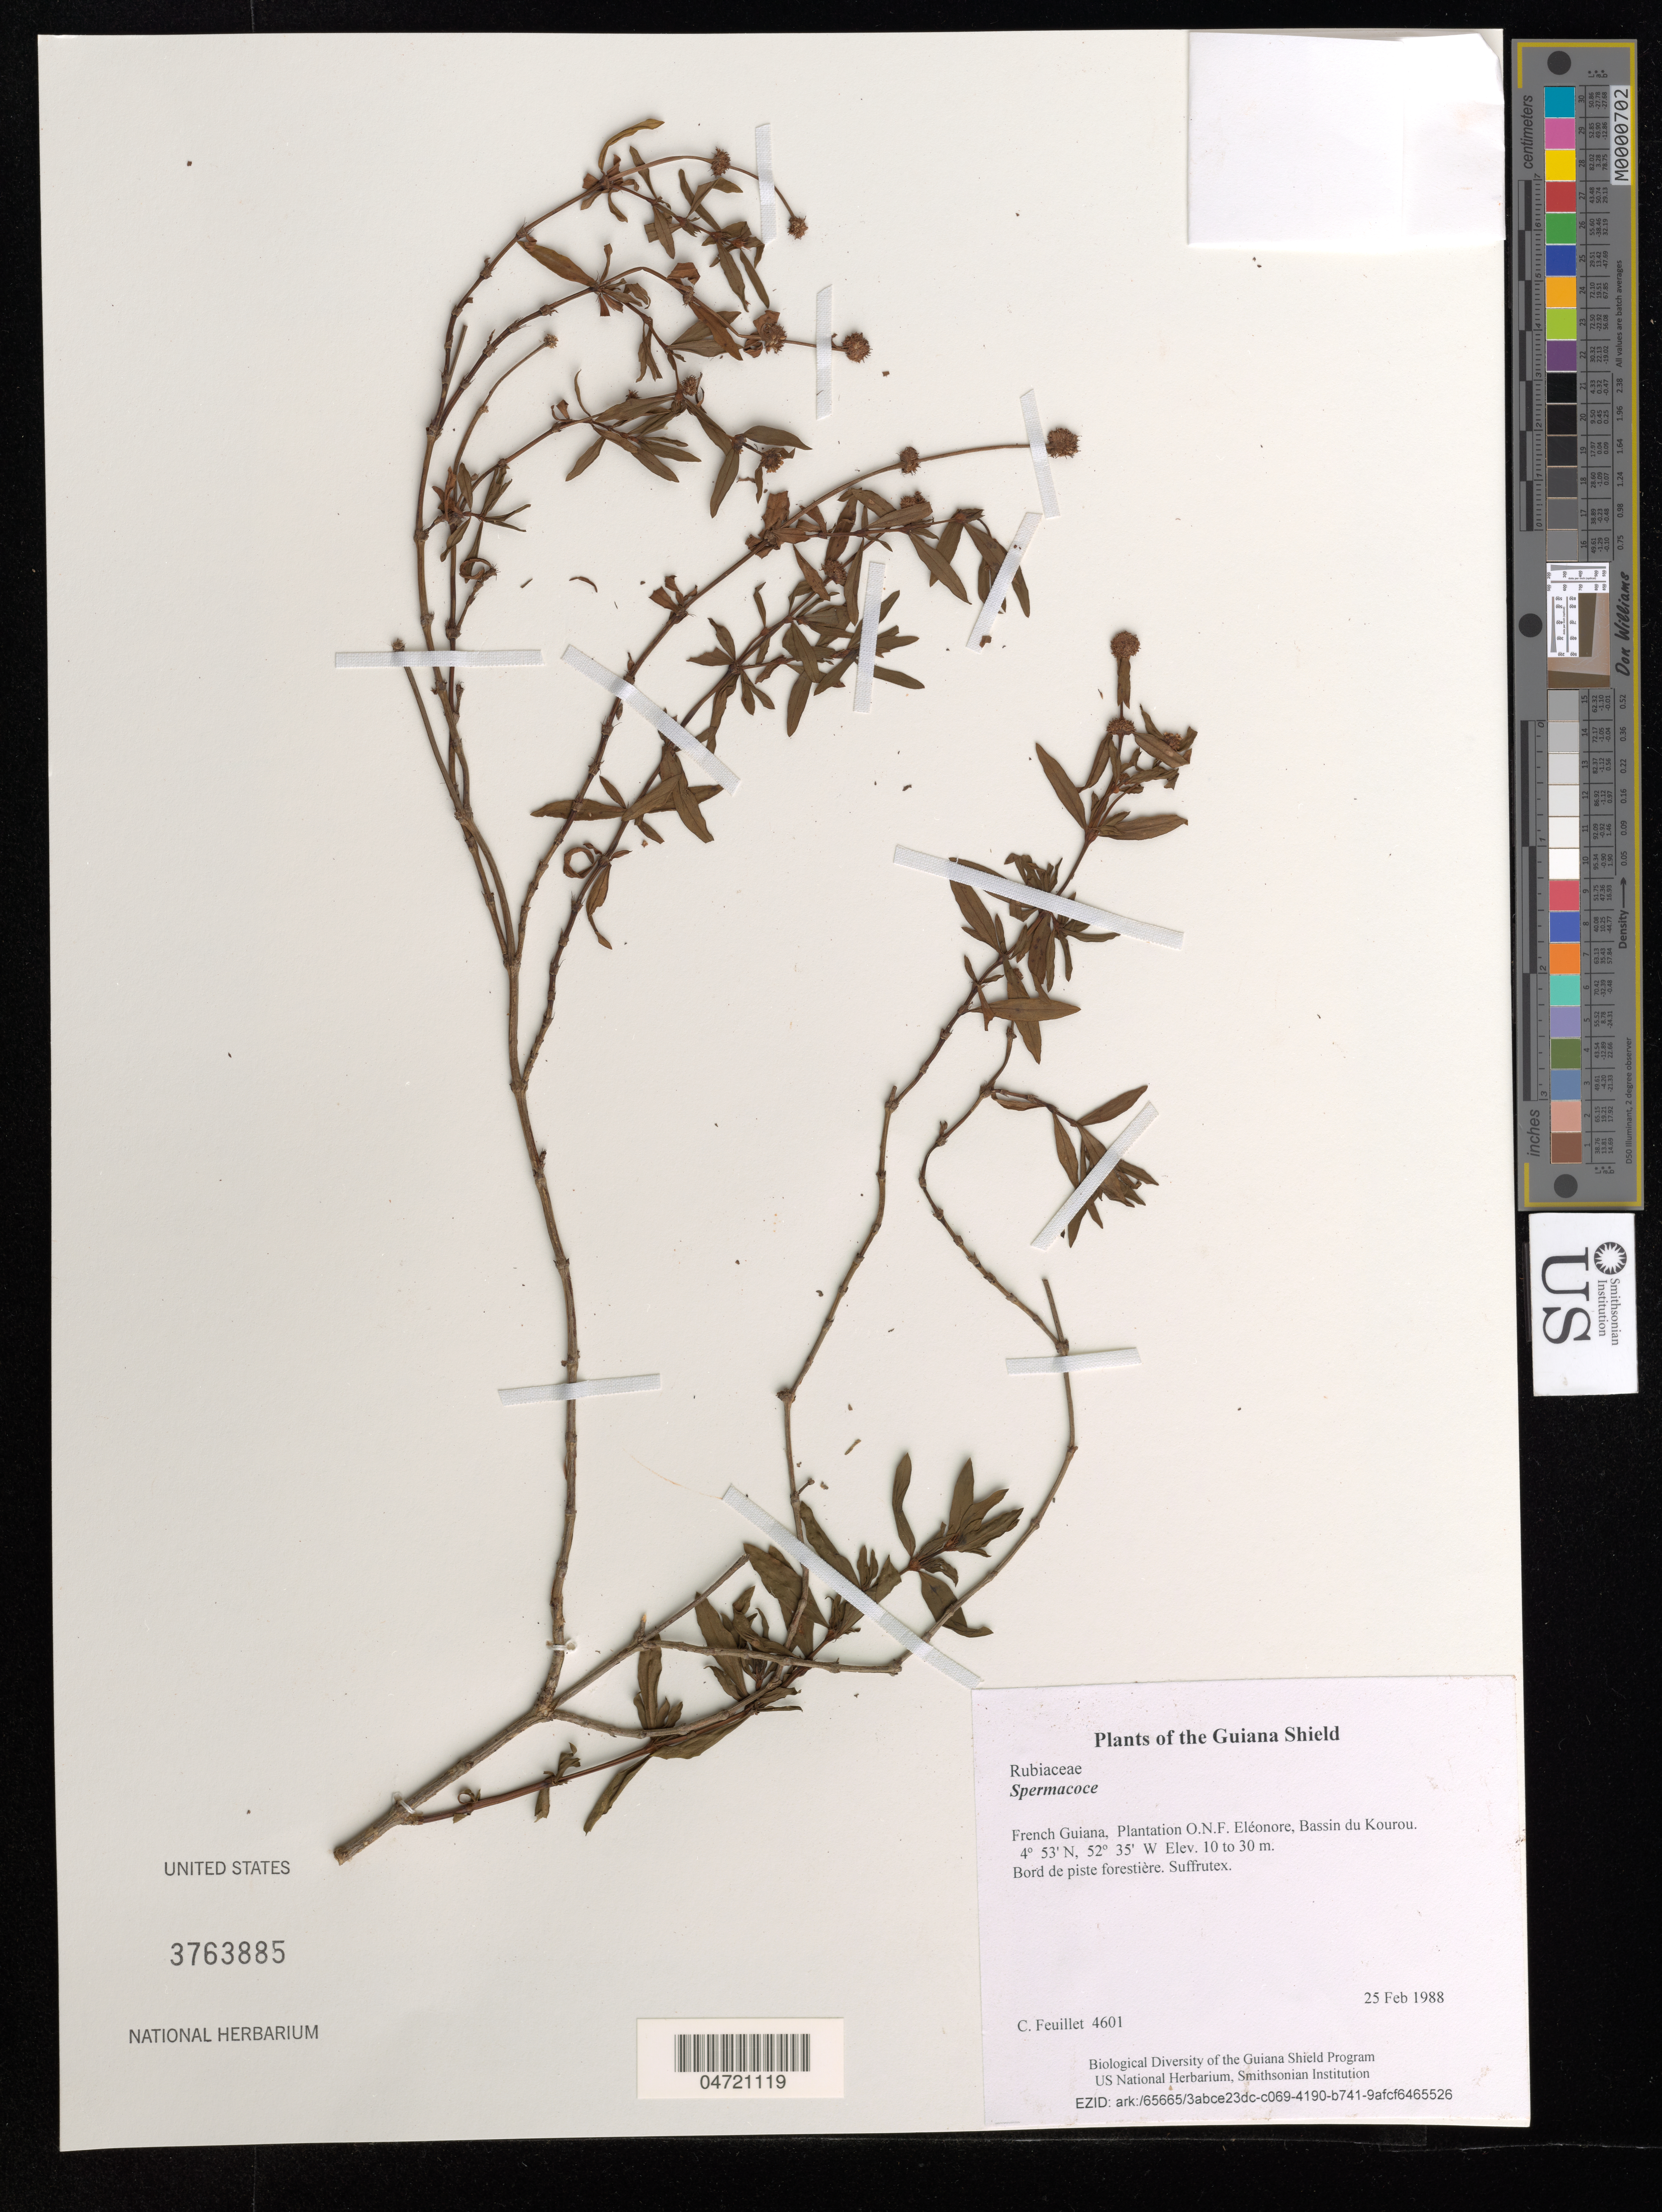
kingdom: Plantae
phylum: Tracheophyta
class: Magnoliopsida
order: Gentianales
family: Rubiaceae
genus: Spermacoce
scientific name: Spermacoce sp.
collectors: C. Feuillet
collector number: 4601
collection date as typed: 25 Feb 1988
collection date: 1988-02-25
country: French Guiana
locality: Plantation O.N.F. Eléonore, Bassin du Kourou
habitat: Bord de piste forestière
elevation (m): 10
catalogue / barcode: US 3763885